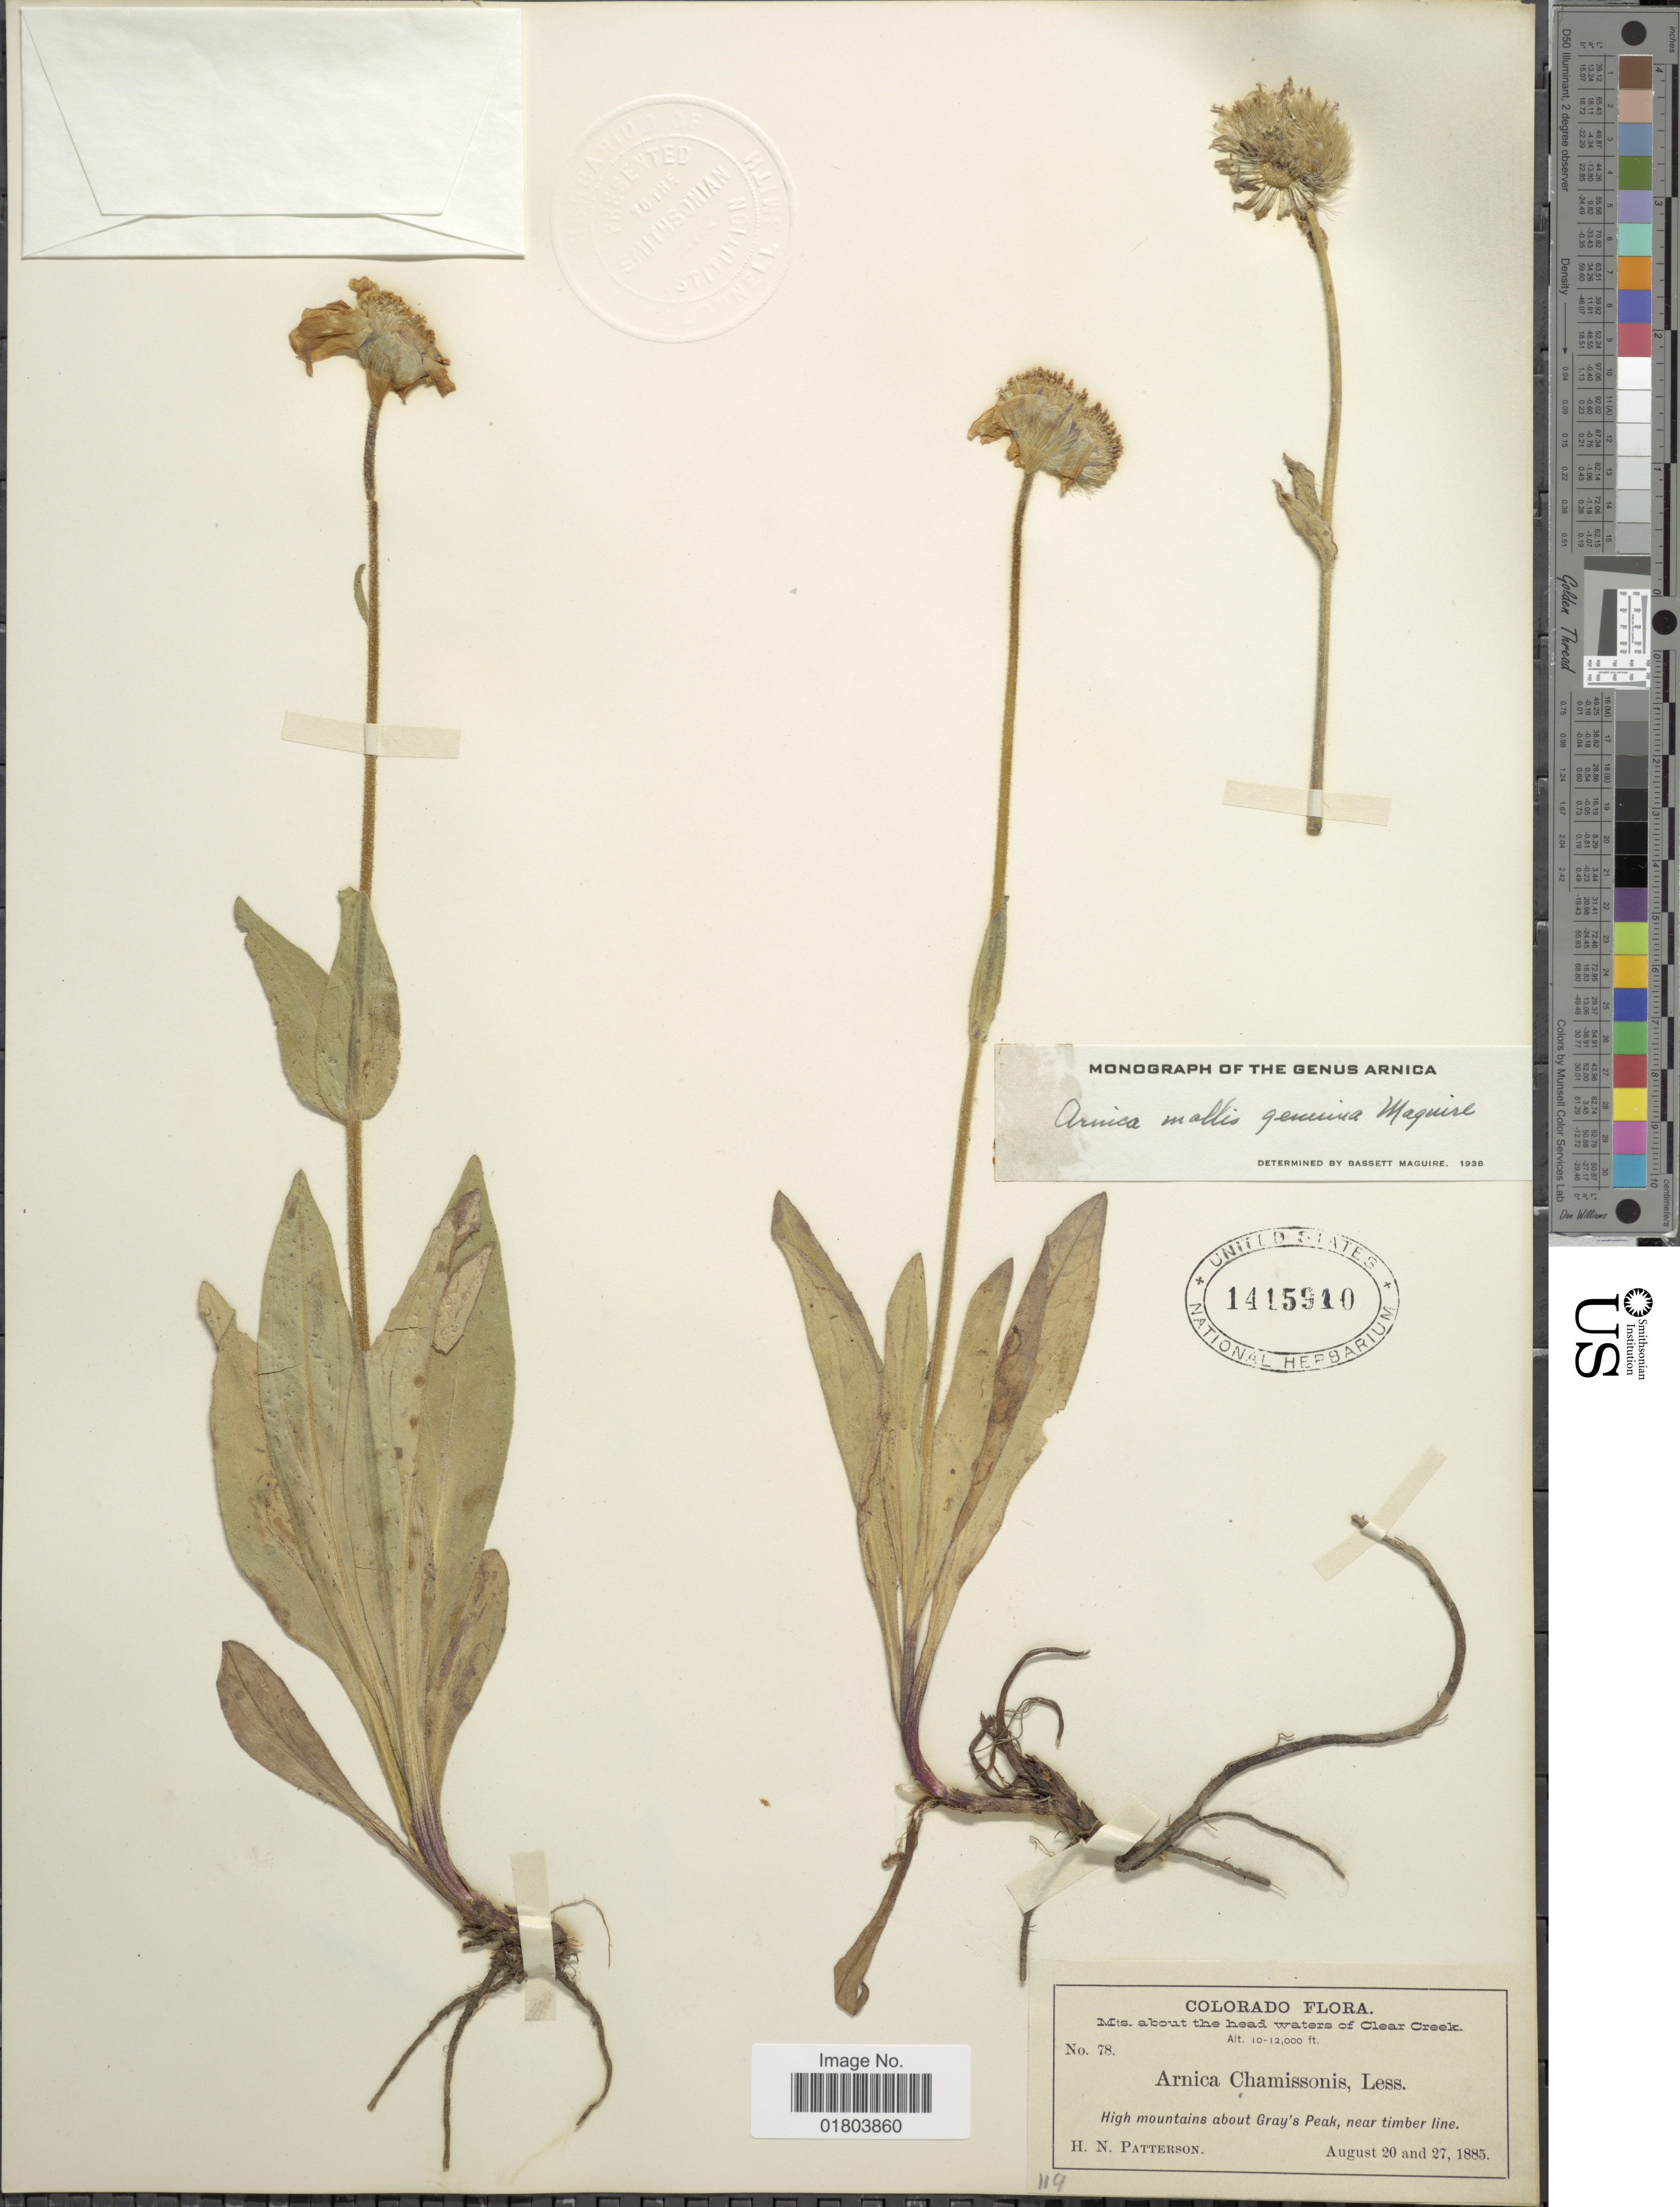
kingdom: Plantae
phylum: Tracheophyta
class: Magnoliopsida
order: Asterales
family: Asteraceae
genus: Arnica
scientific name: Arnica mollis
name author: Hook.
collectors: H. N. Patterson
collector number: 78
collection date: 1885-08-20/1885-08-27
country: United States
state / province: Colorado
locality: Mts about the head waters of Clear Creek, High mountains about Gray's Peak, near timber line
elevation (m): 3048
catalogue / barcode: US 1415910